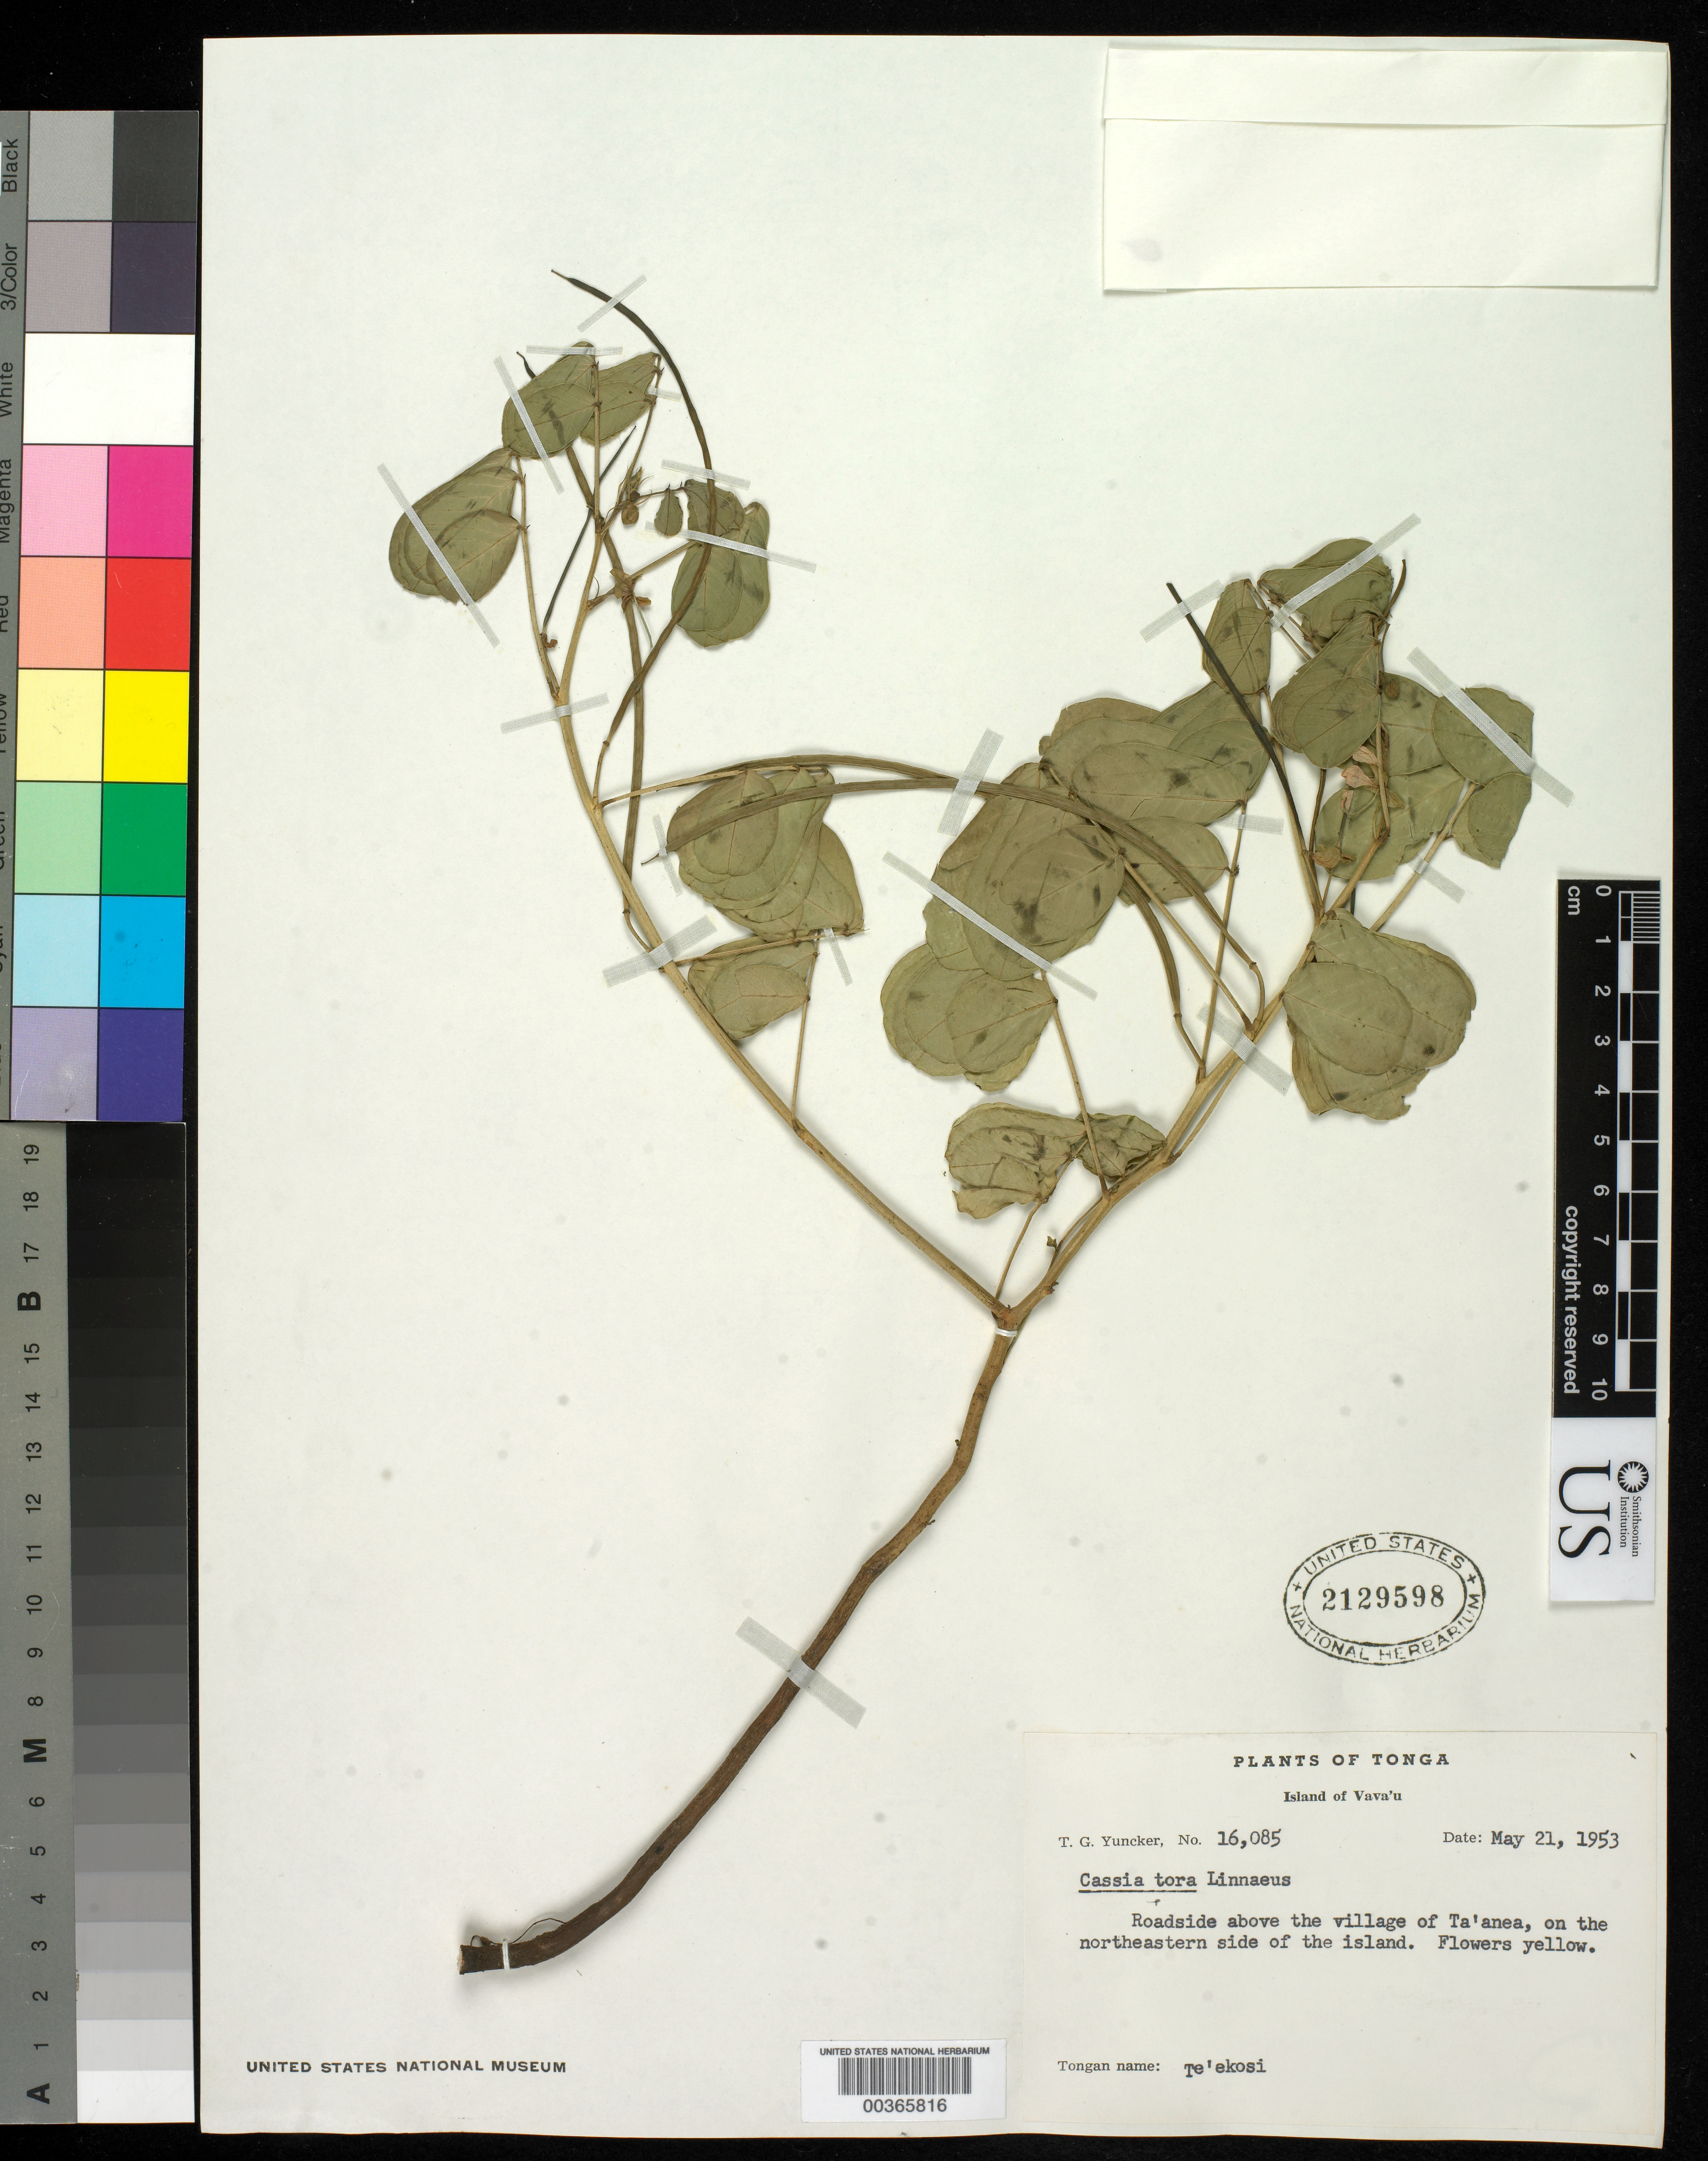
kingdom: Plantae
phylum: Tracheophyta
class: Magnoliopsida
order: Fabales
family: Fabaceae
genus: Senna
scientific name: Senna tora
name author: (L.) Roxb.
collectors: T. G. Yuncker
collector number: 16085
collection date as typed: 21 May 1953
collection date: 1953-05-21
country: Tonga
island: Vava'u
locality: Above the village of ta'anea on the ne side of the island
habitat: Roadside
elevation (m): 120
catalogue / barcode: US 2129598